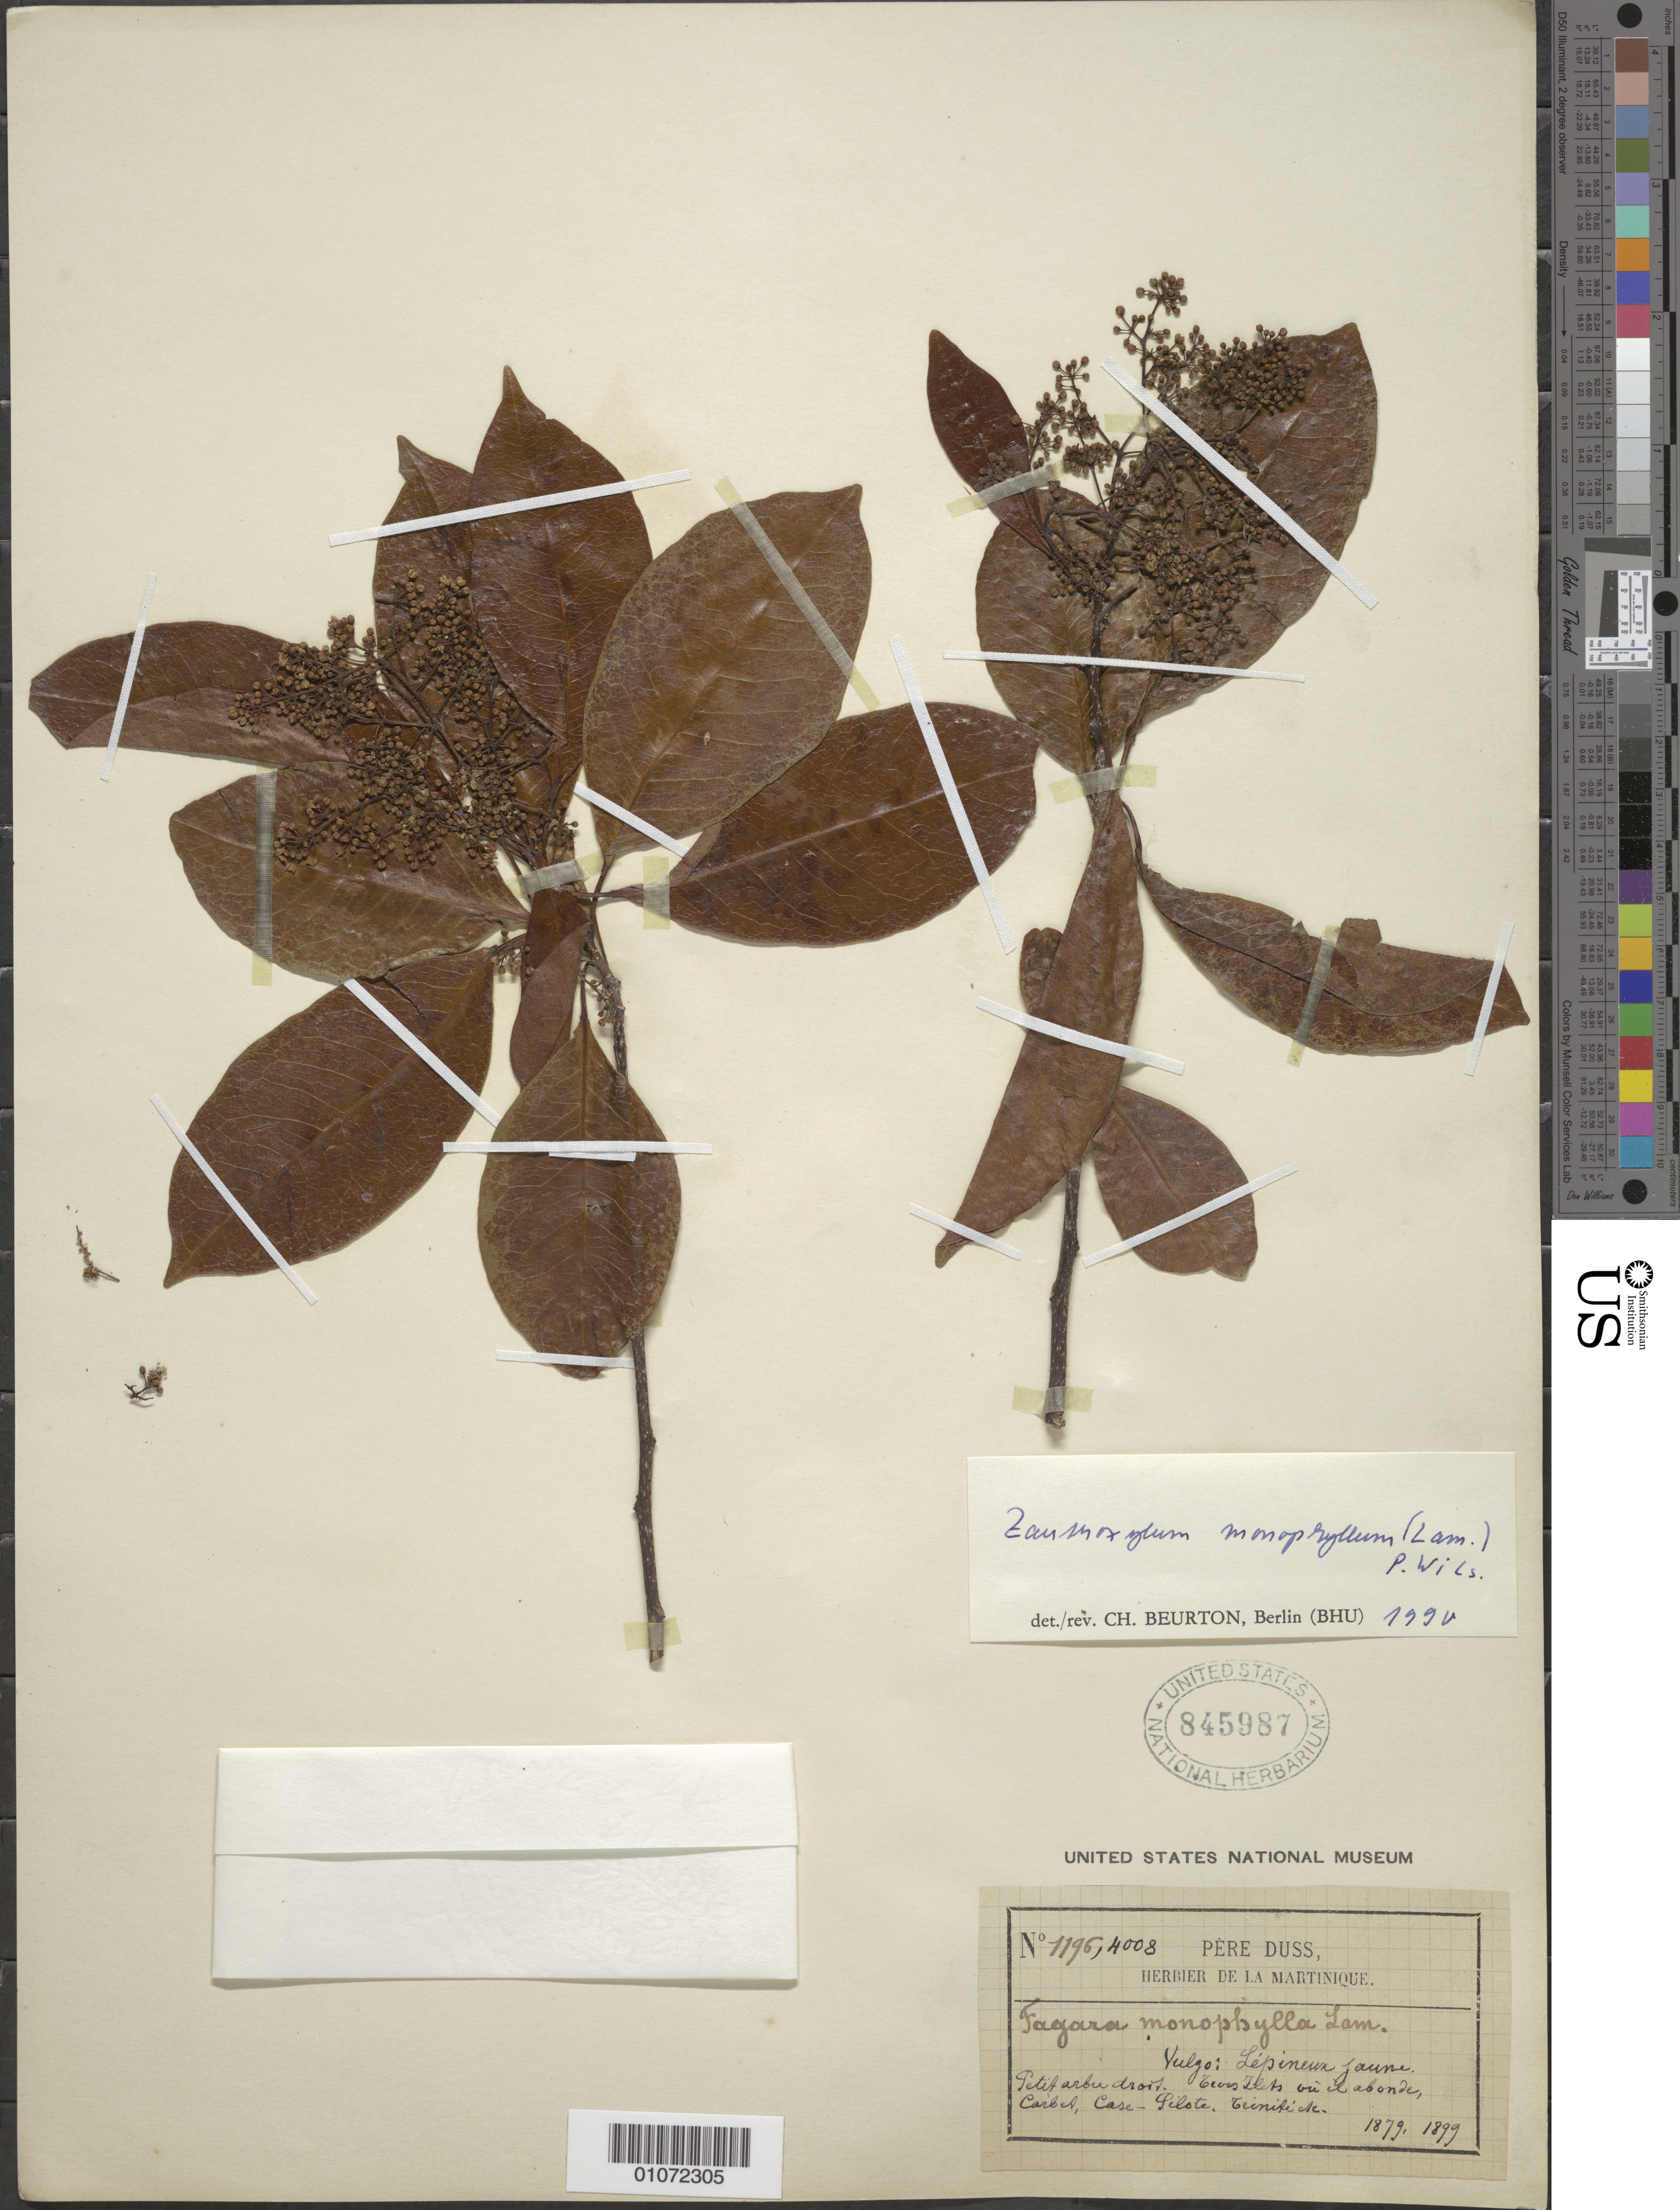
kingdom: Plantae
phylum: Tracheophyta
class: Magnoliopsida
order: Sapindales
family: Rutaceae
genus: Zanthoxylum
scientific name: Zanthoxylum monophyllum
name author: (Lam.) P. Wilson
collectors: Père Duss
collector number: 1196,4008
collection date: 1879/1899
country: Martinique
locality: Carbet, Case-Pilste, Trinitide.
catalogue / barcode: US 845987